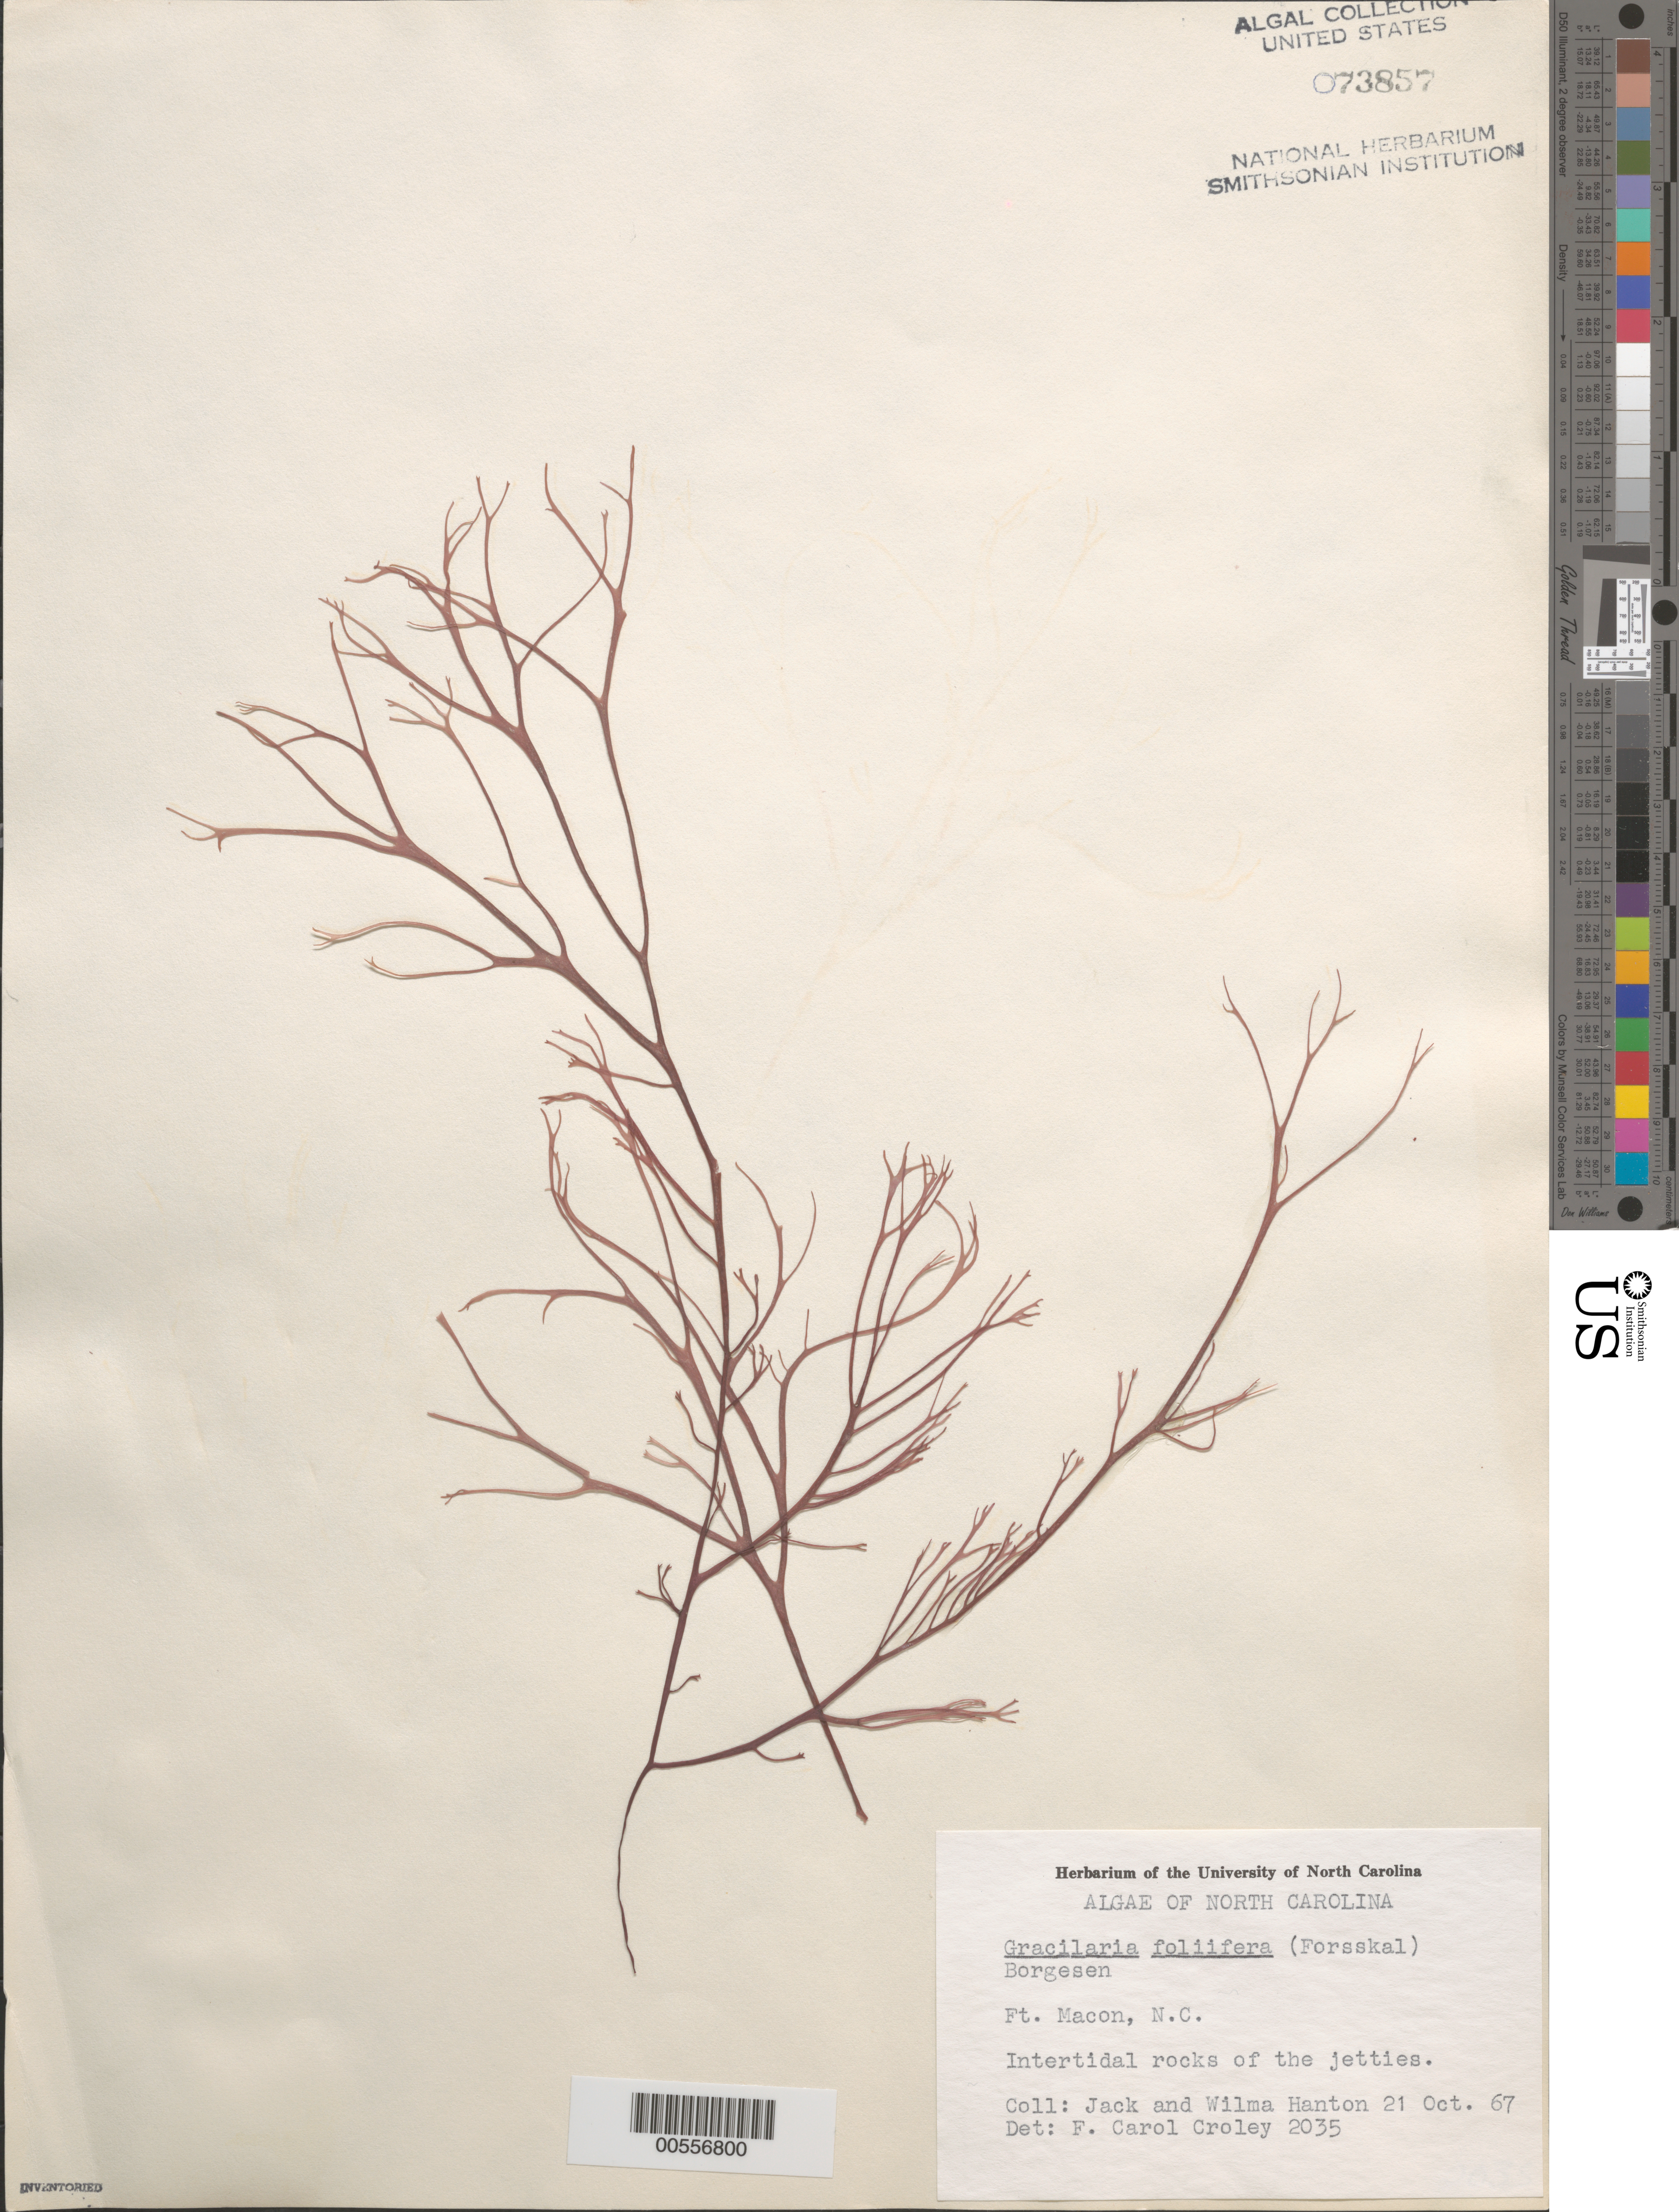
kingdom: Plantae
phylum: Rhodophyta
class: Florideophyceae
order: Gracilariales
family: Gracilariaceae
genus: Gracilaria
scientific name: Gracilaria foliifera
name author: (Forssk.) Børgesen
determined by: Croley, F. C.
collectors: J. Hanton & W. Hanton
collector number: FCC 2035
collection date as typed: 21 Oct 1967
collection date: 1967-10-21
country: United States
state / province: North Carolina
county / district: Carteret County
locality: Beaufort, Fort Macon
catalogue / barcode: US 73857